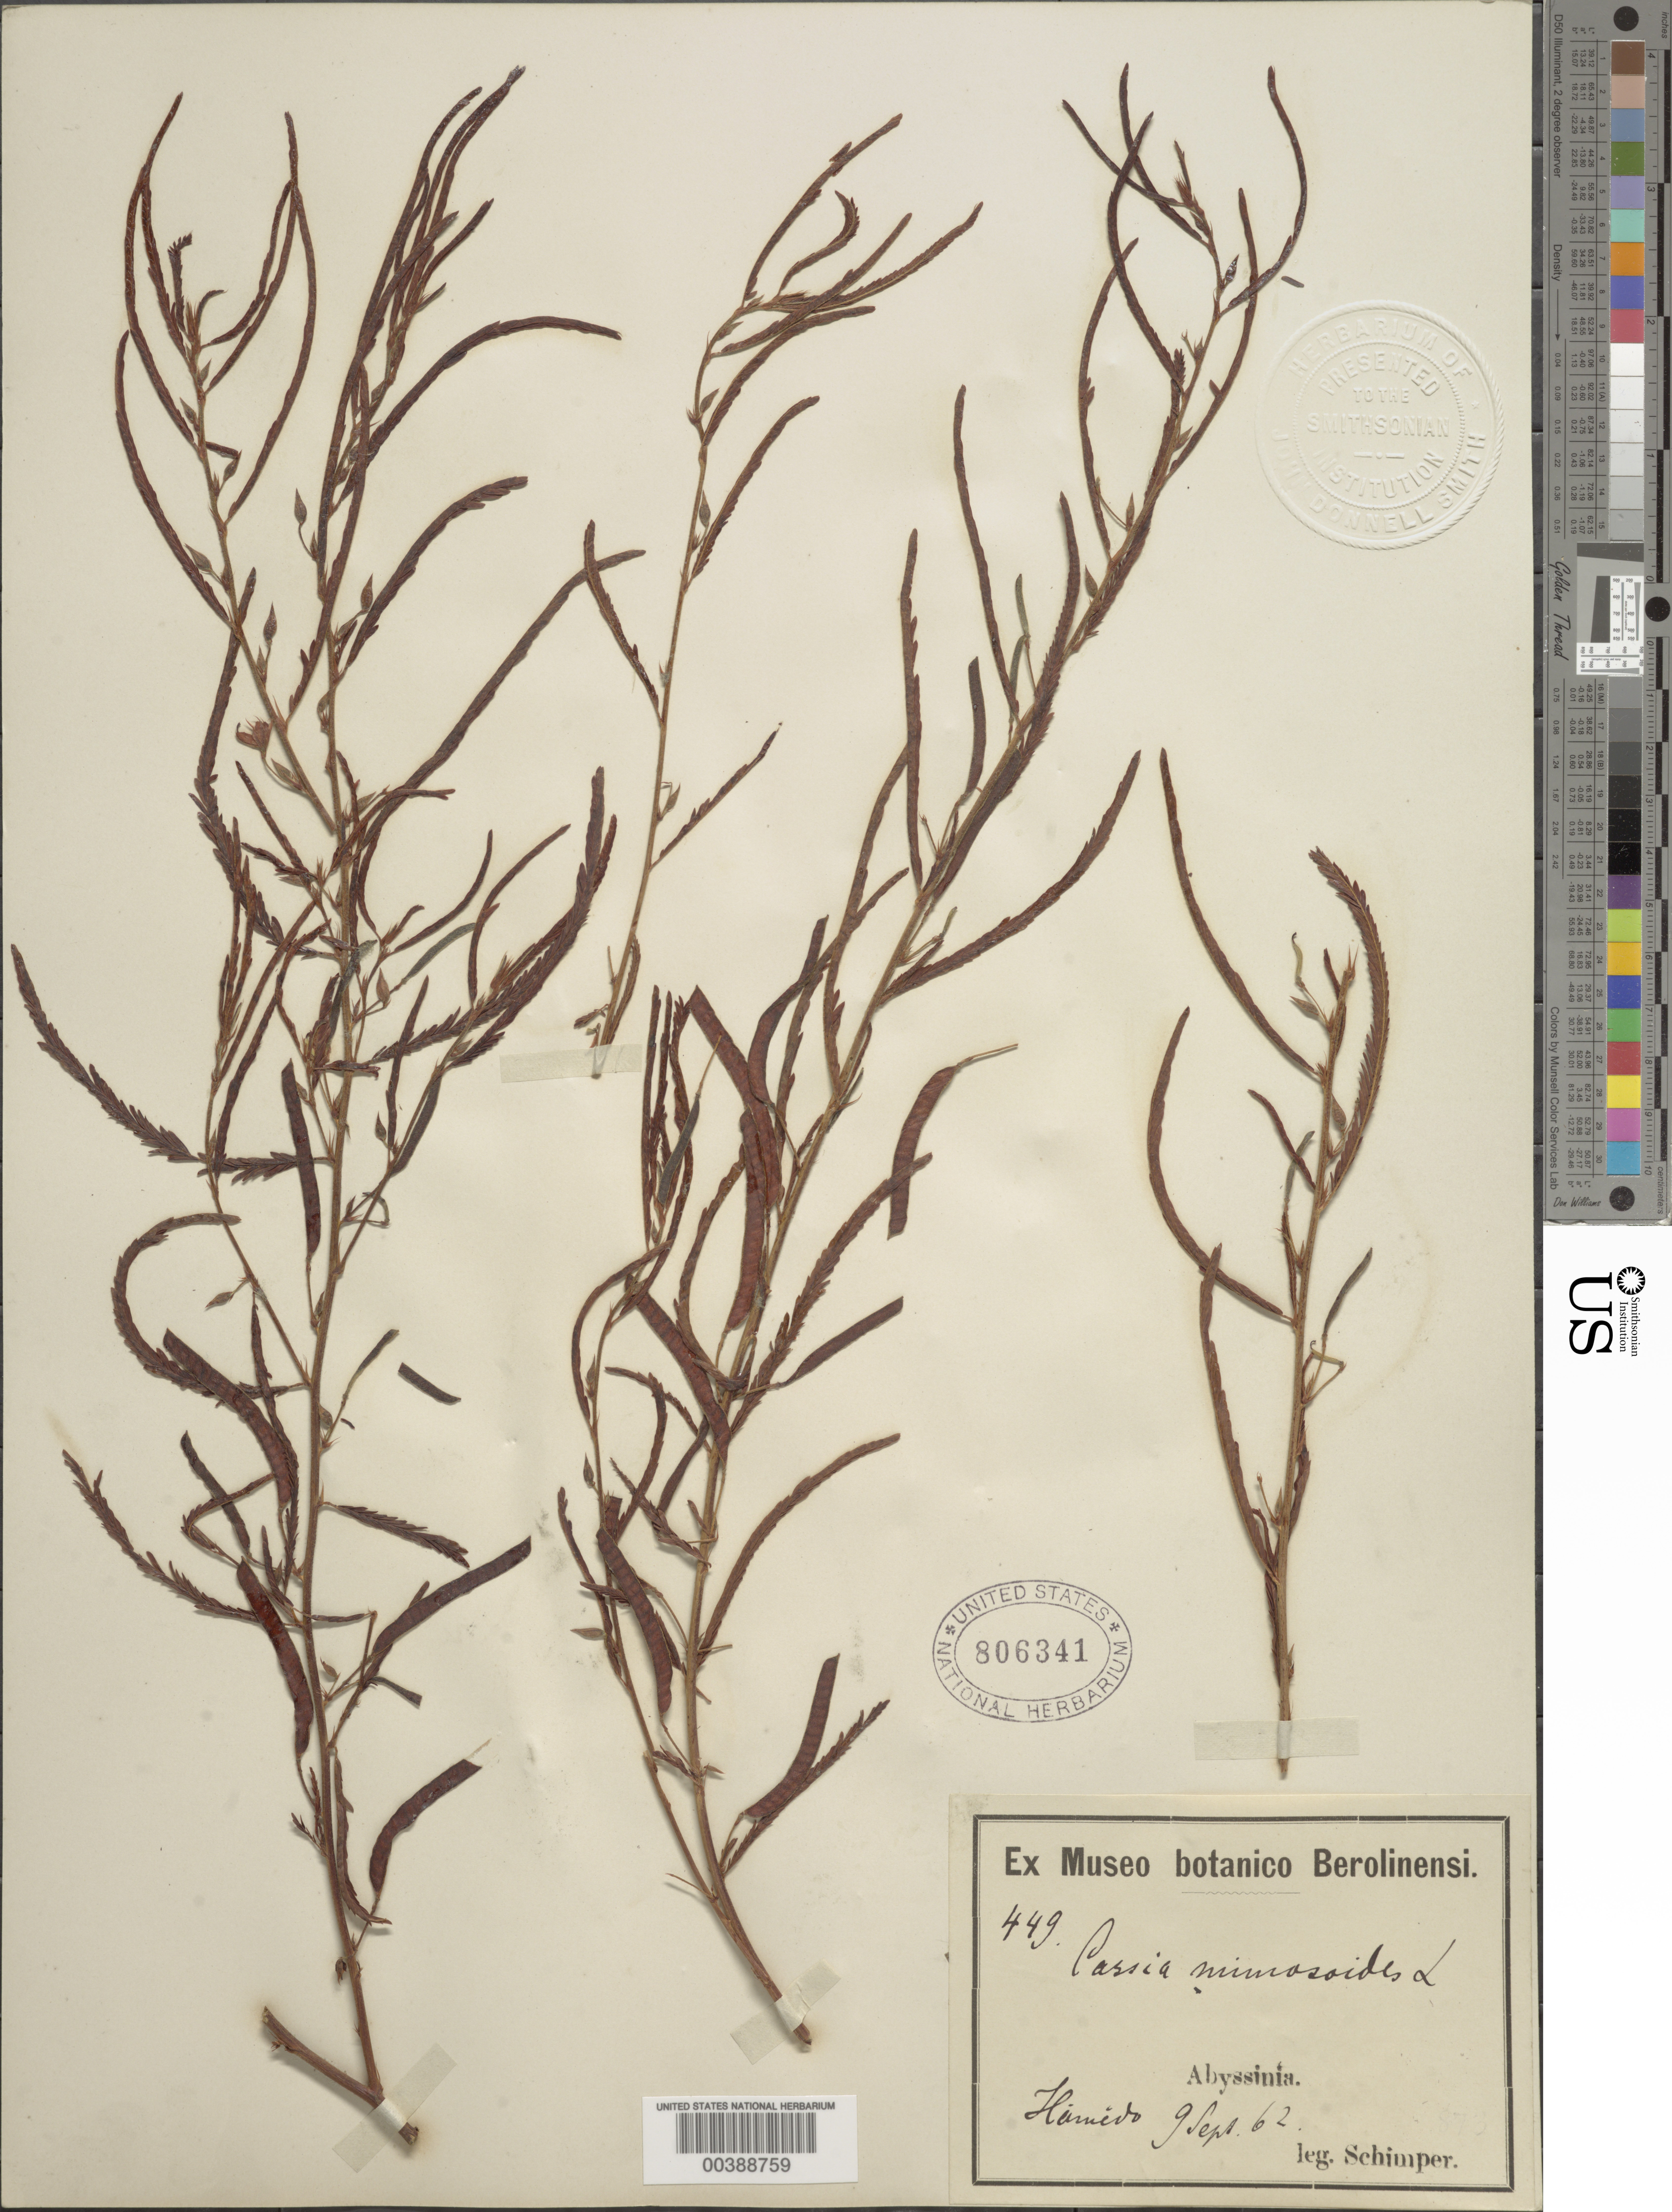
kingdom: Plantae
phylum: Tracheophyta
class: Magnoliopsida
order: Fabales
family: Fabaceae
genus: Chamaecrista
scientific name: Chamaecrista mimosoides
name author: (L.) Greene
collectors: -. Schimper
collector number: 449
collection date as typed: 09 Sep 1862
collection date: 1862-09-09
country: Ethiopia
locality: Hamedo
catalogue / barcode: US 806341